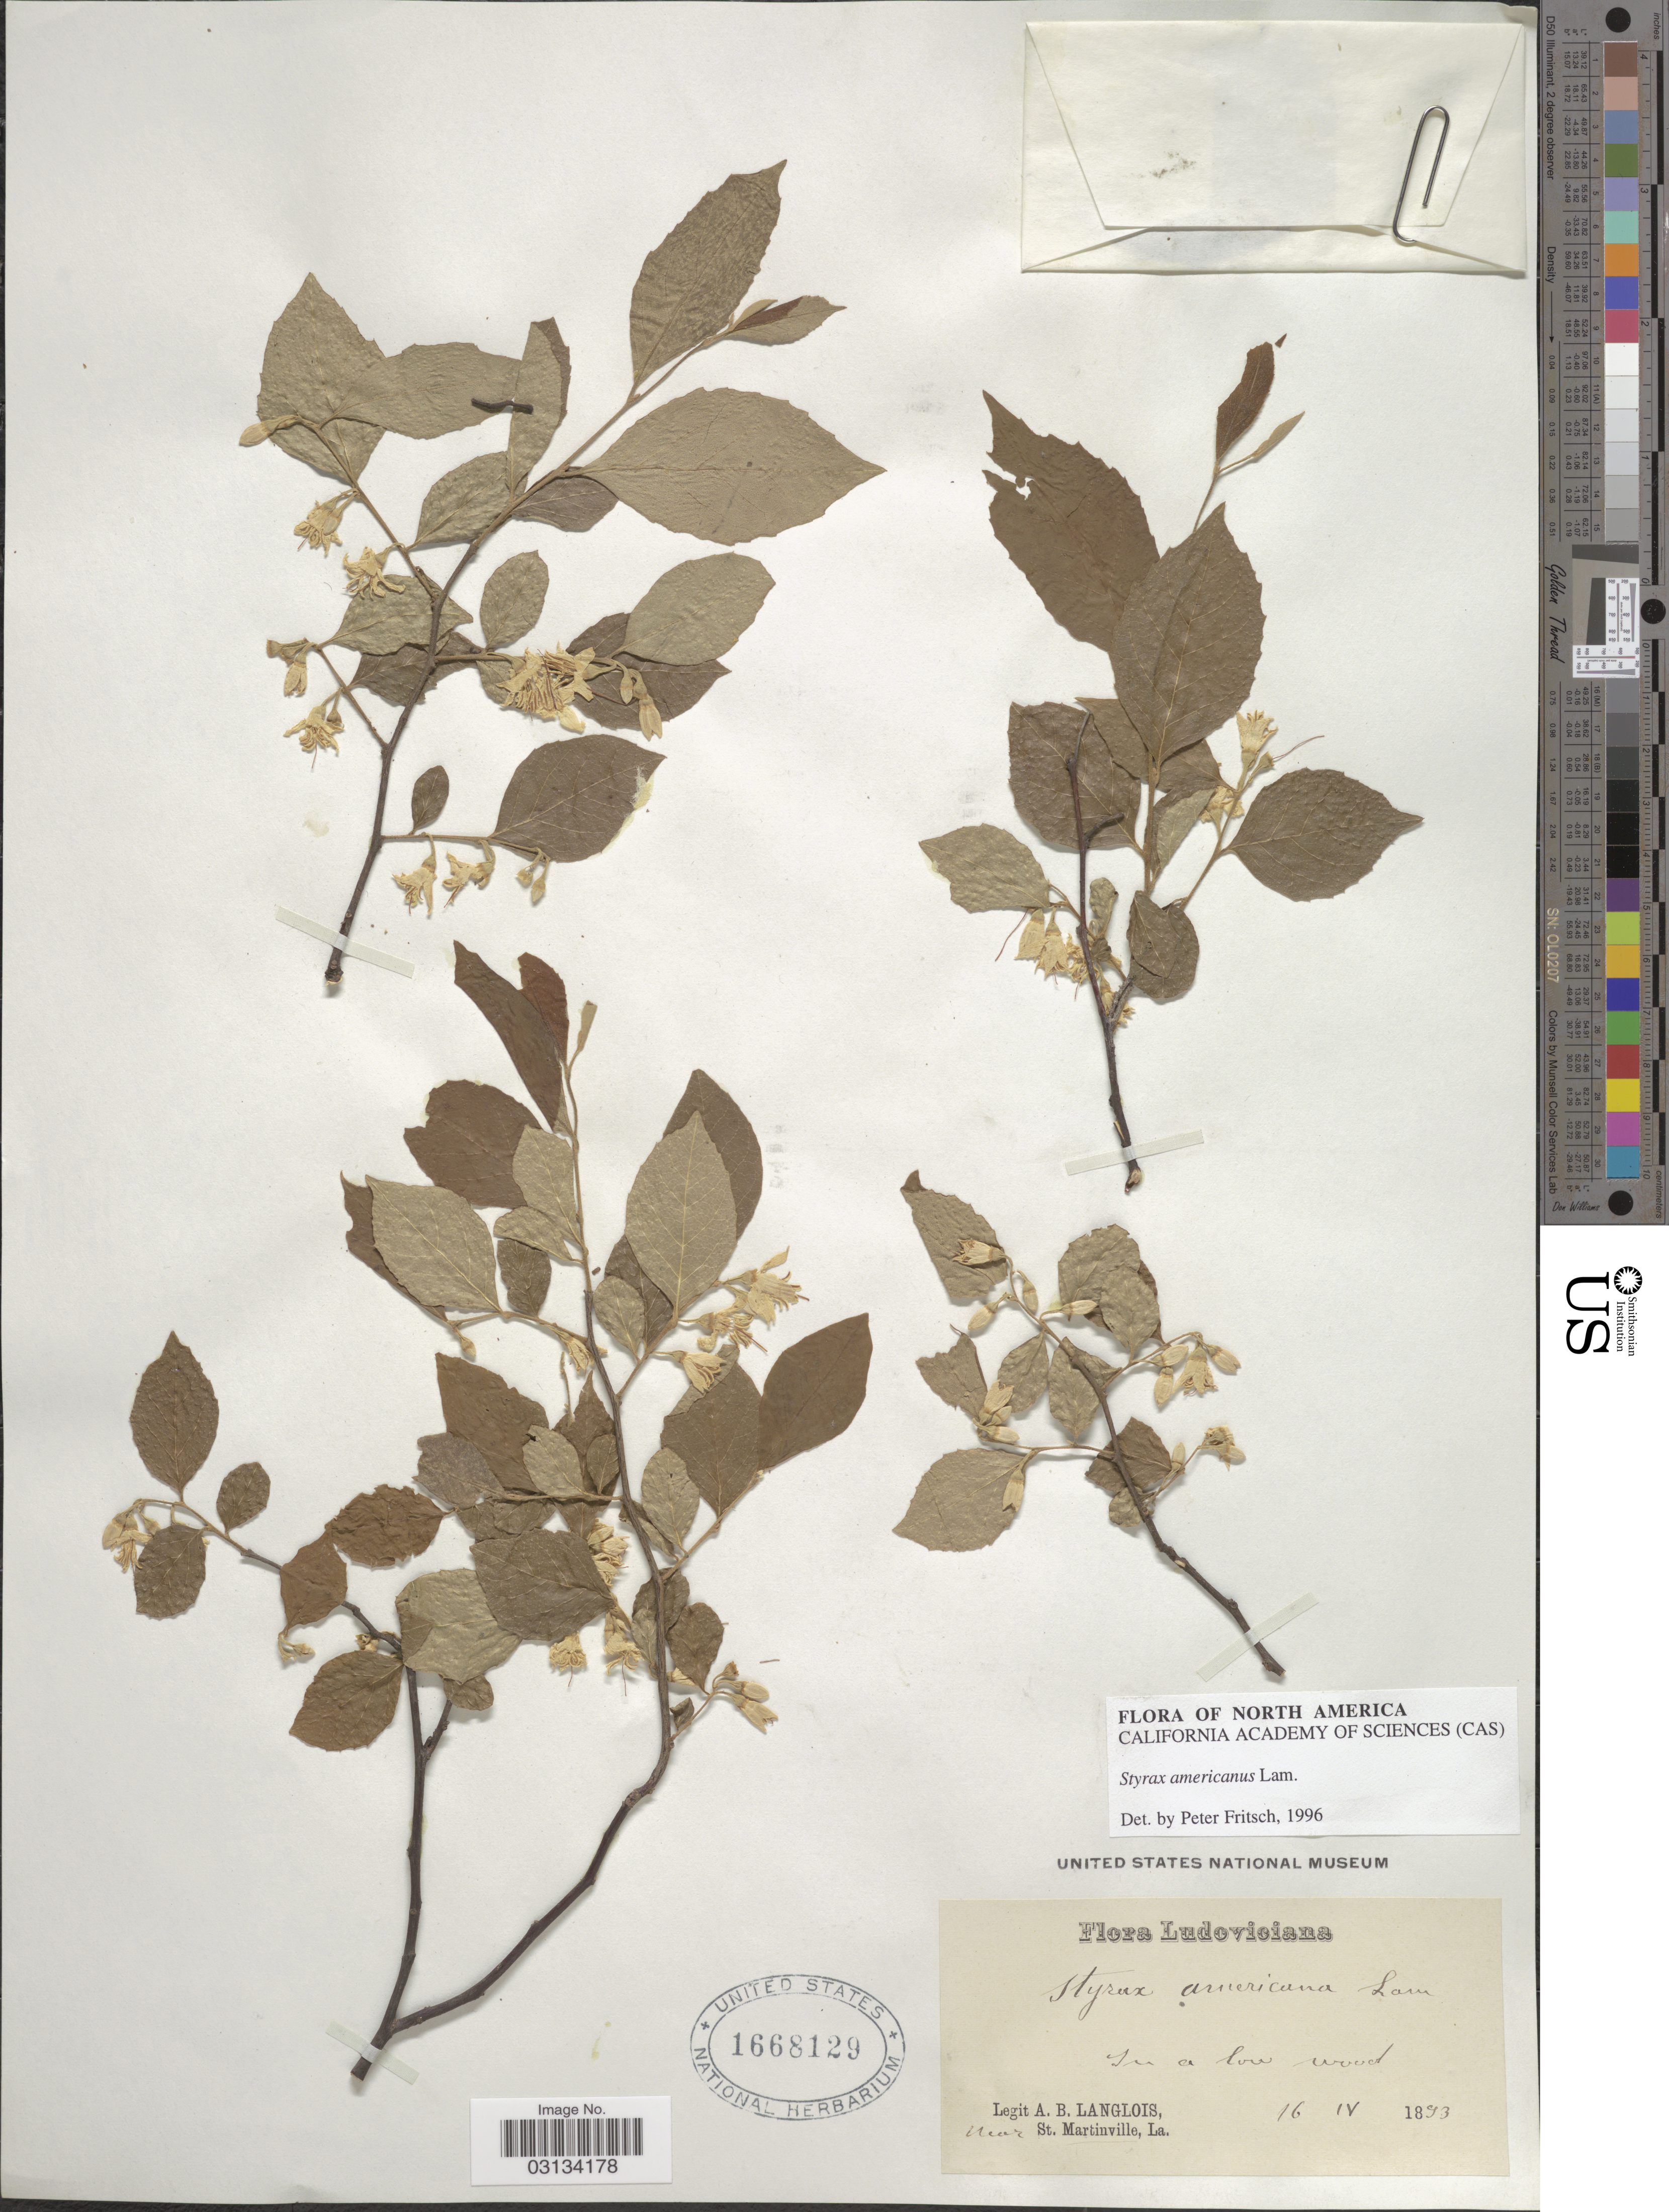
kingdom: Plantae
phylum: Tracheophyta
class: Magnoliopsida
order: Ericales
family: Styracaceae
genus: Styrax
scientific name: Styrax americanus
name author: Lam.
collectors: A. Langlois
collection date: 1893-04-16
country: United States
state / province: Louisiana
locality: Ludoviciana. Near St. Martinville, La.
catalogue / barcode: US 1668129